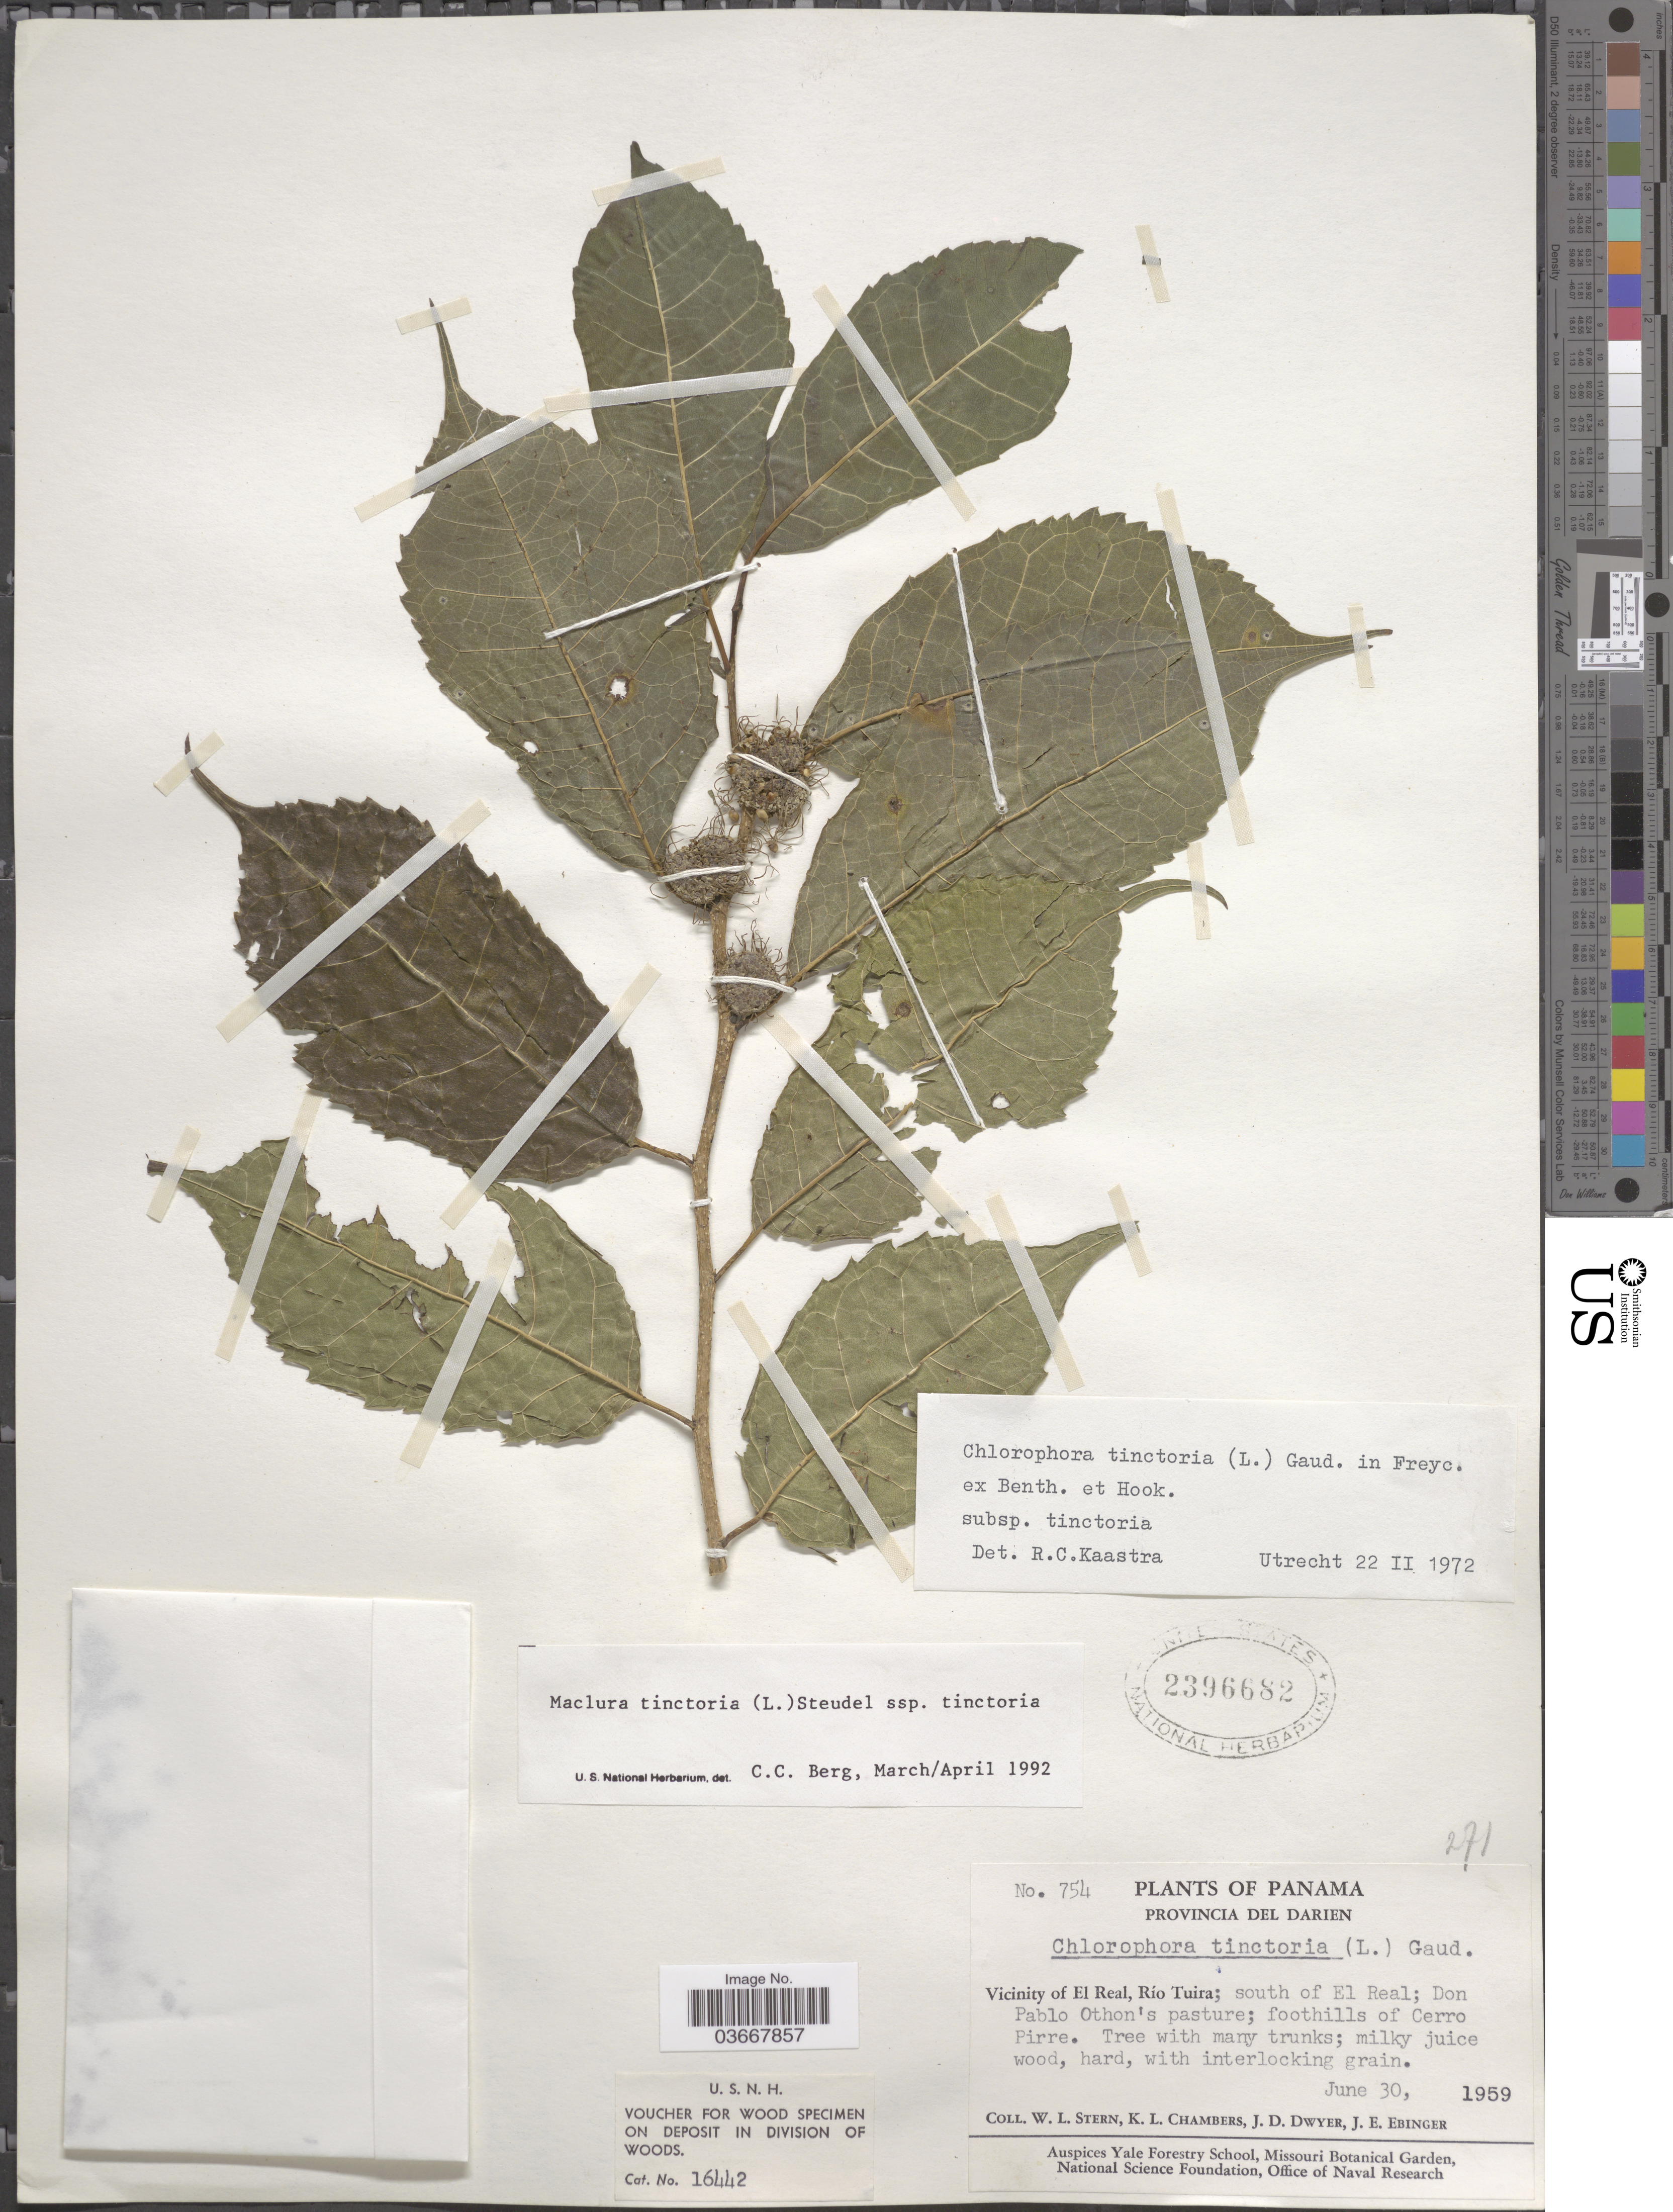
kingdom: Plantae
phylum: Tracheophyta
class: Magnoliopsida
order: Rosales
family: Moraceae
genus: Maclura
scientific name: Maclura tinctoria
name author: (L.) D. Don ex Steud.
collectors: W. L. Stern, K. Chambers, J. D. Dwyer & J. Ebinger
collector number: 754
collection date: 1959-06-30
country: Panama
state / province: Darien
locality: Vicinity of El Real, Río Tuira; south of El Real; Don Pablo Othon's pasture; foothills of Cerro Pirre.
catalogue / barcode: US 2396682